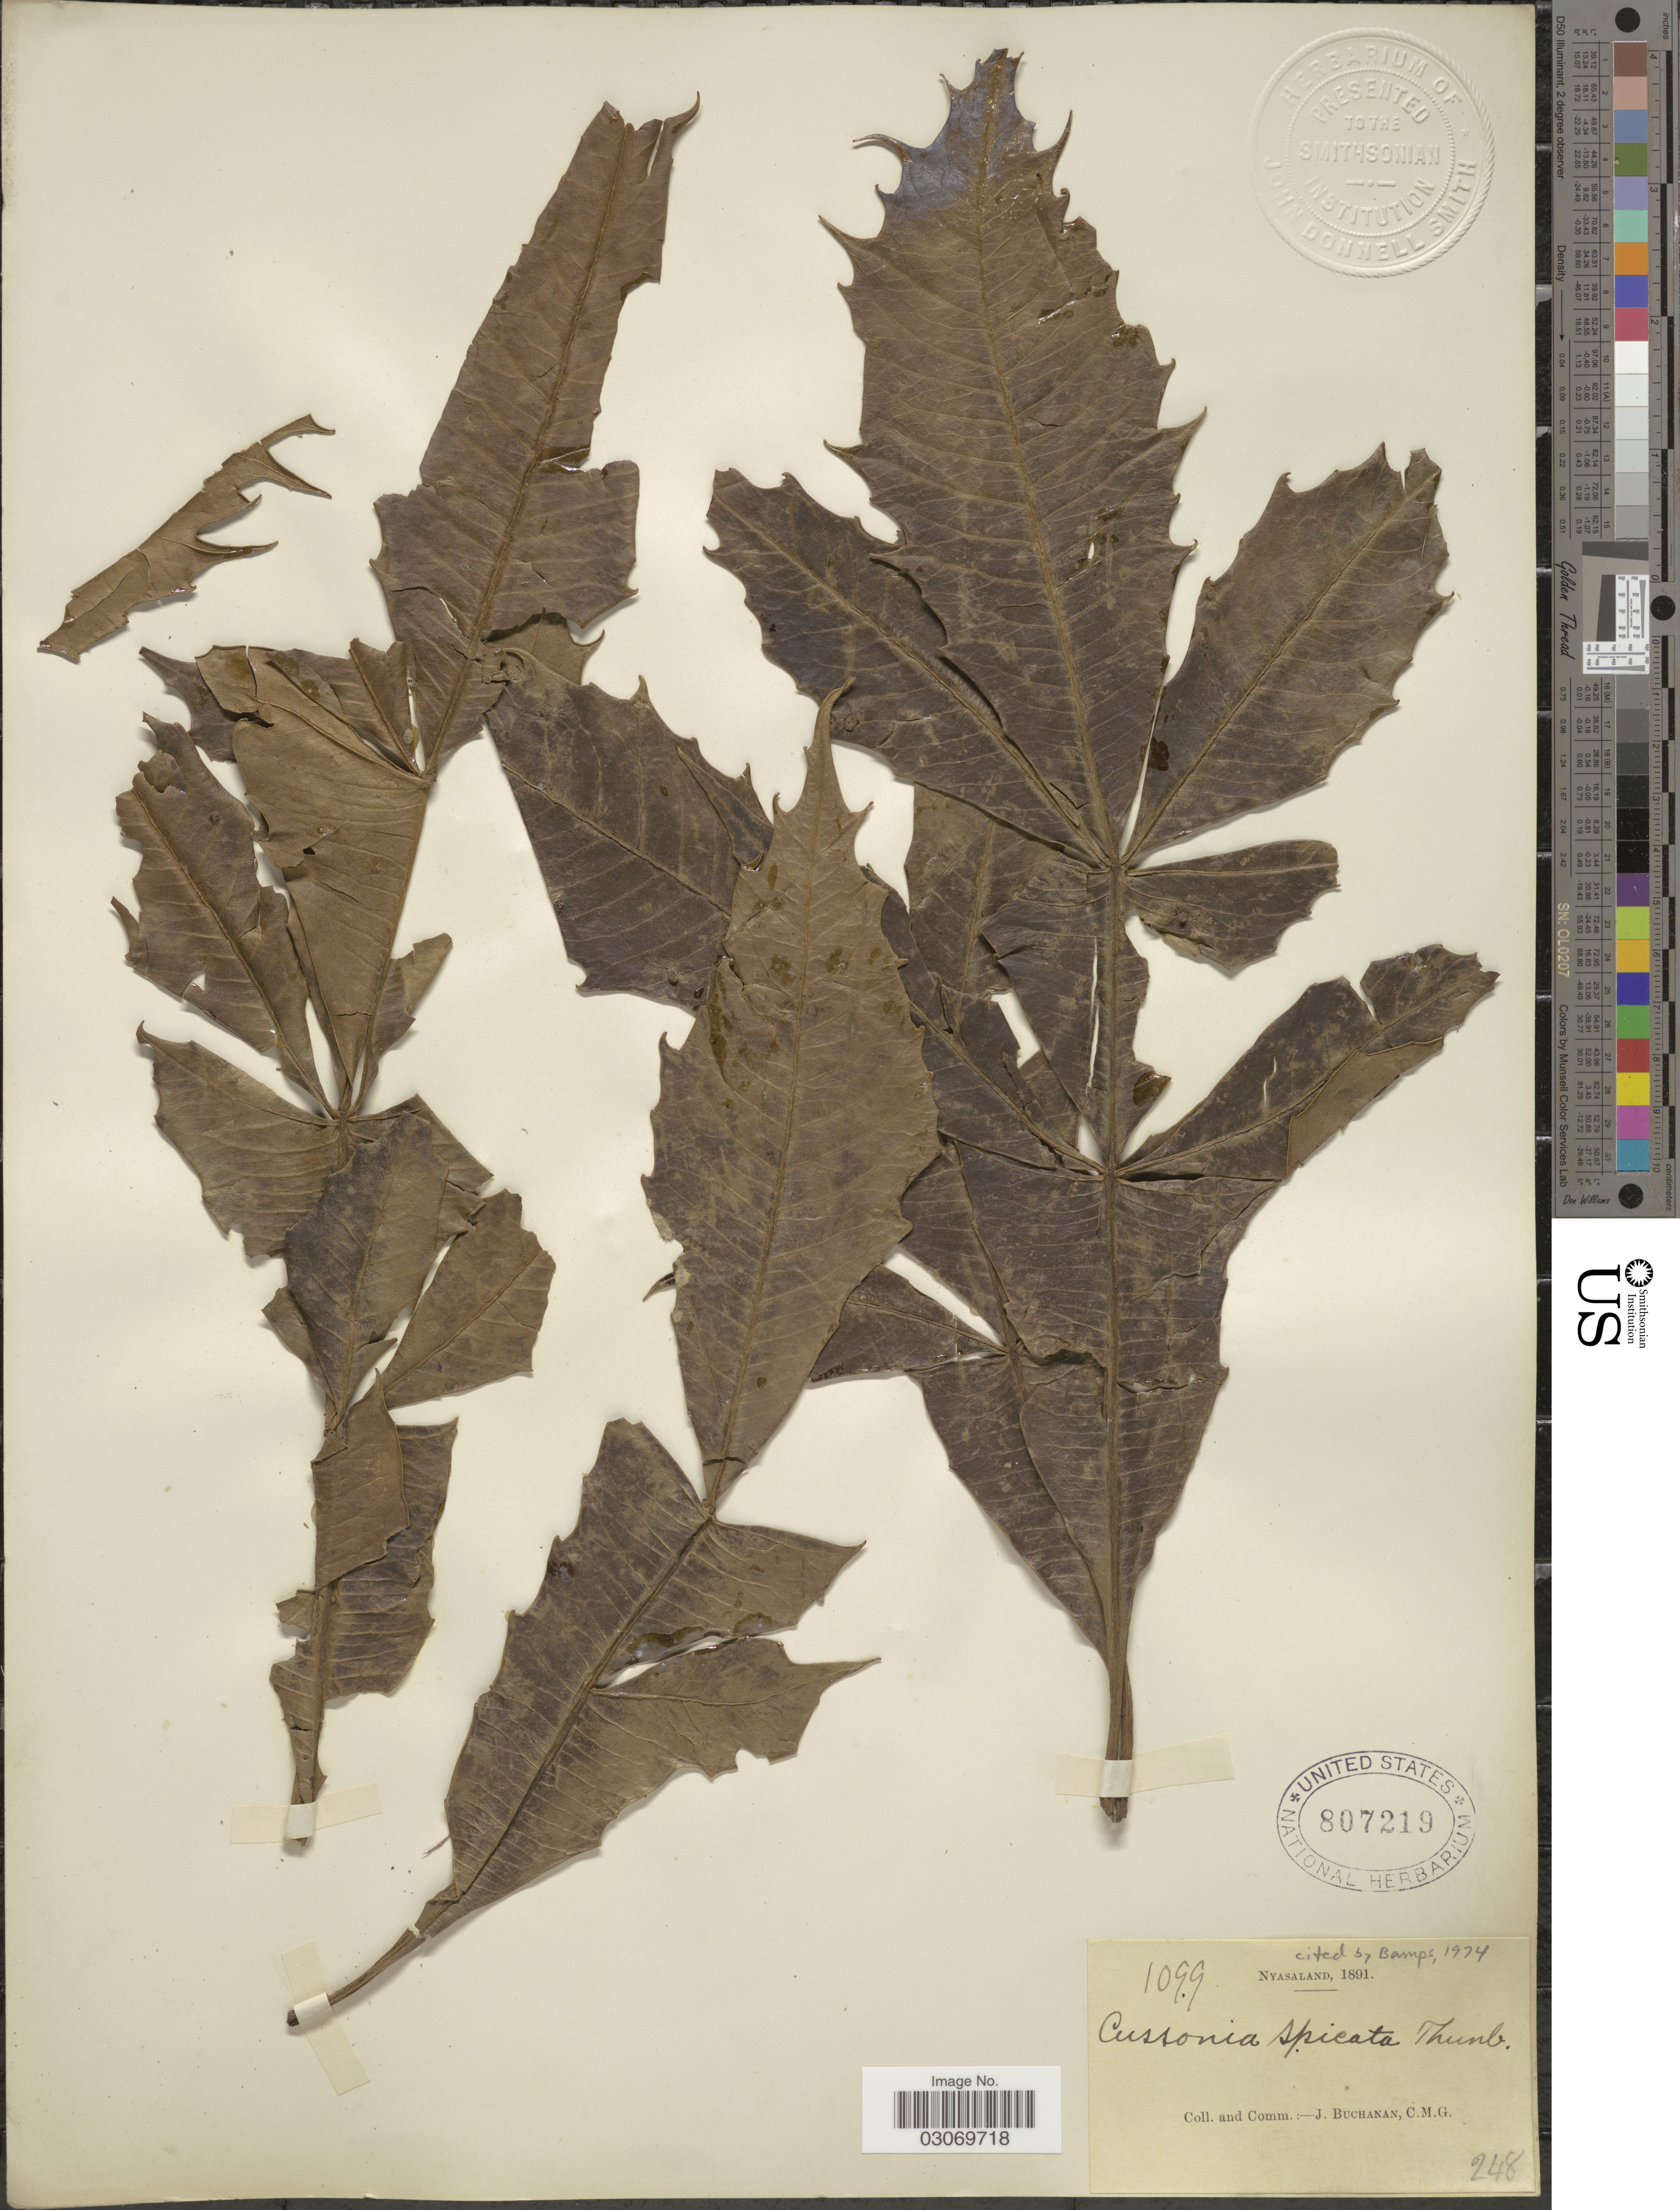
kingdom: Plantae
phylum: Tracheophyta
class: Magnoliopsida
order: Apiales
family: Araliaceae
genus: Cussonia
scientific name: Cussonia spicata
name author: Thunb.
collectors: J. Buchanan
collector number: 248/1099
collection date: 1891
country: Malawi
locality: Nyasaland.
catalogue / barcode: US 807219